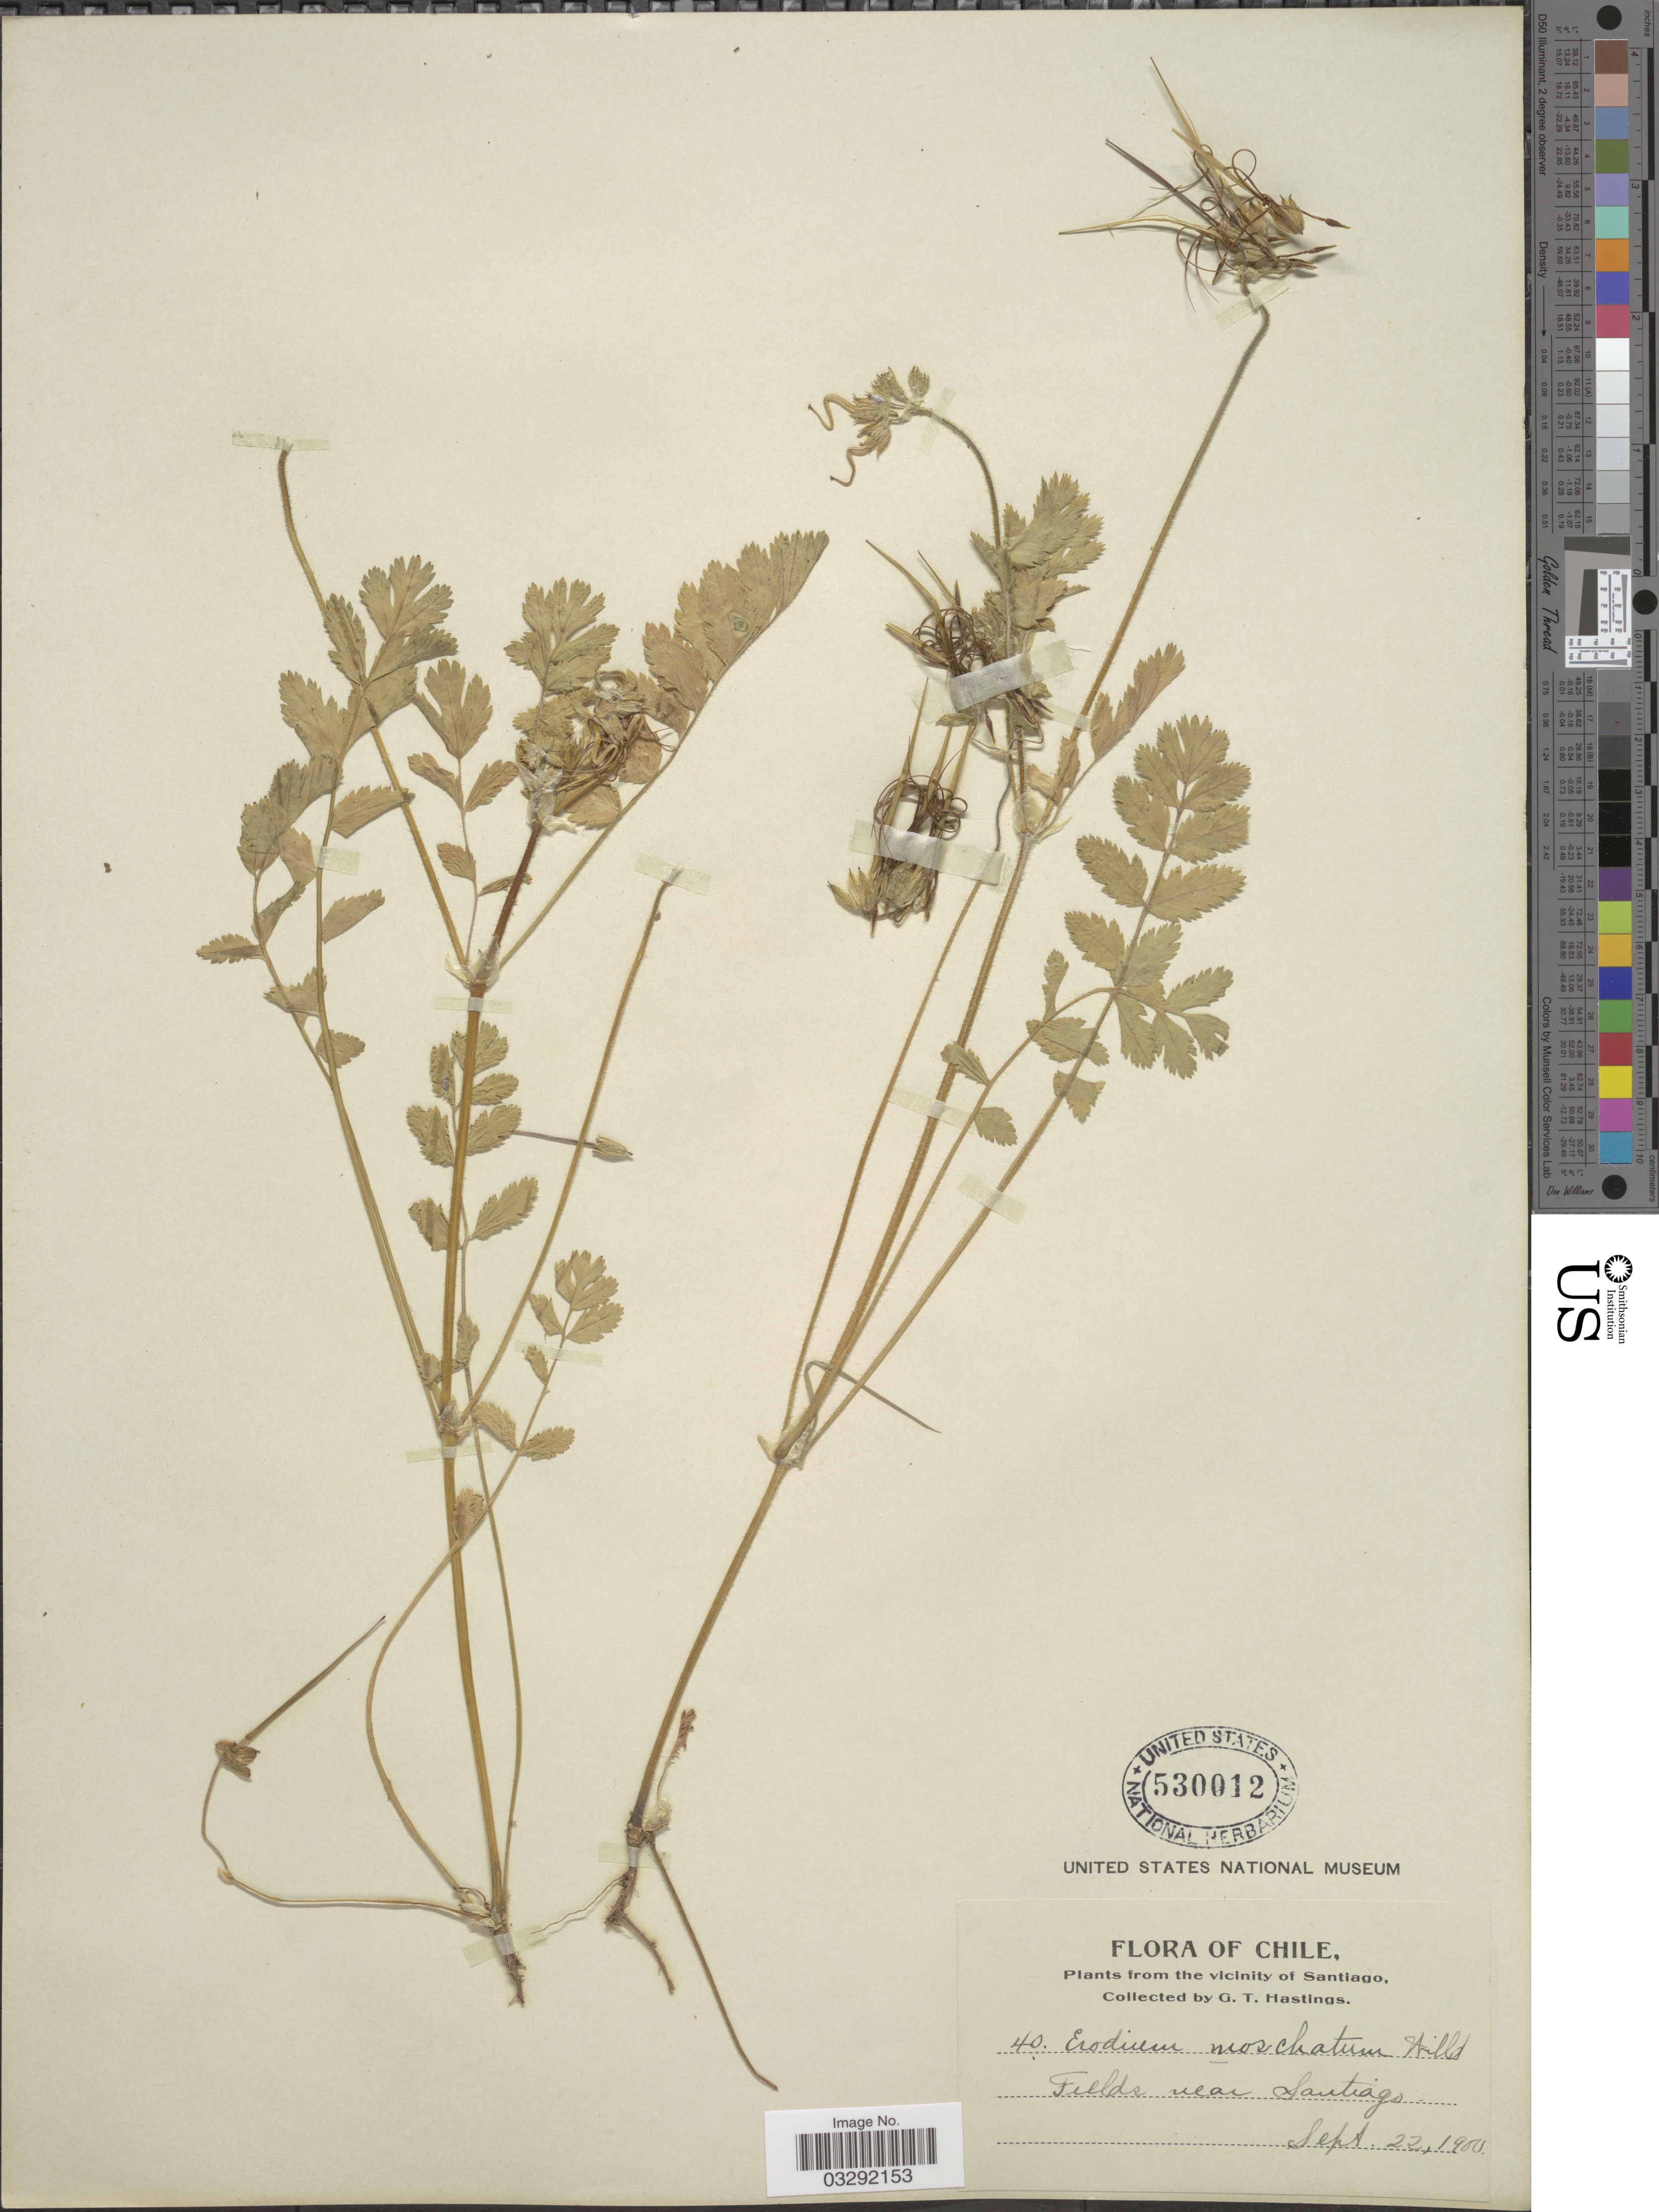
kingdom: Plantae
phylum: Tracheophyta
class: Magnoliopsida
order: Geraniales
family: Geraniaceae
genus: Erodium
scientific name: Erodium moschatum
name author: (L.) L'Hér. ex Aiton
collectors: G. Hastings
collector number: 40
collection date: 1900-09-22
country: Chile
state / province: Región Metropolitana (RM)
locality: Vicinity of Santiago. Fields near Santiago.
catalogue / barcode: US 530012